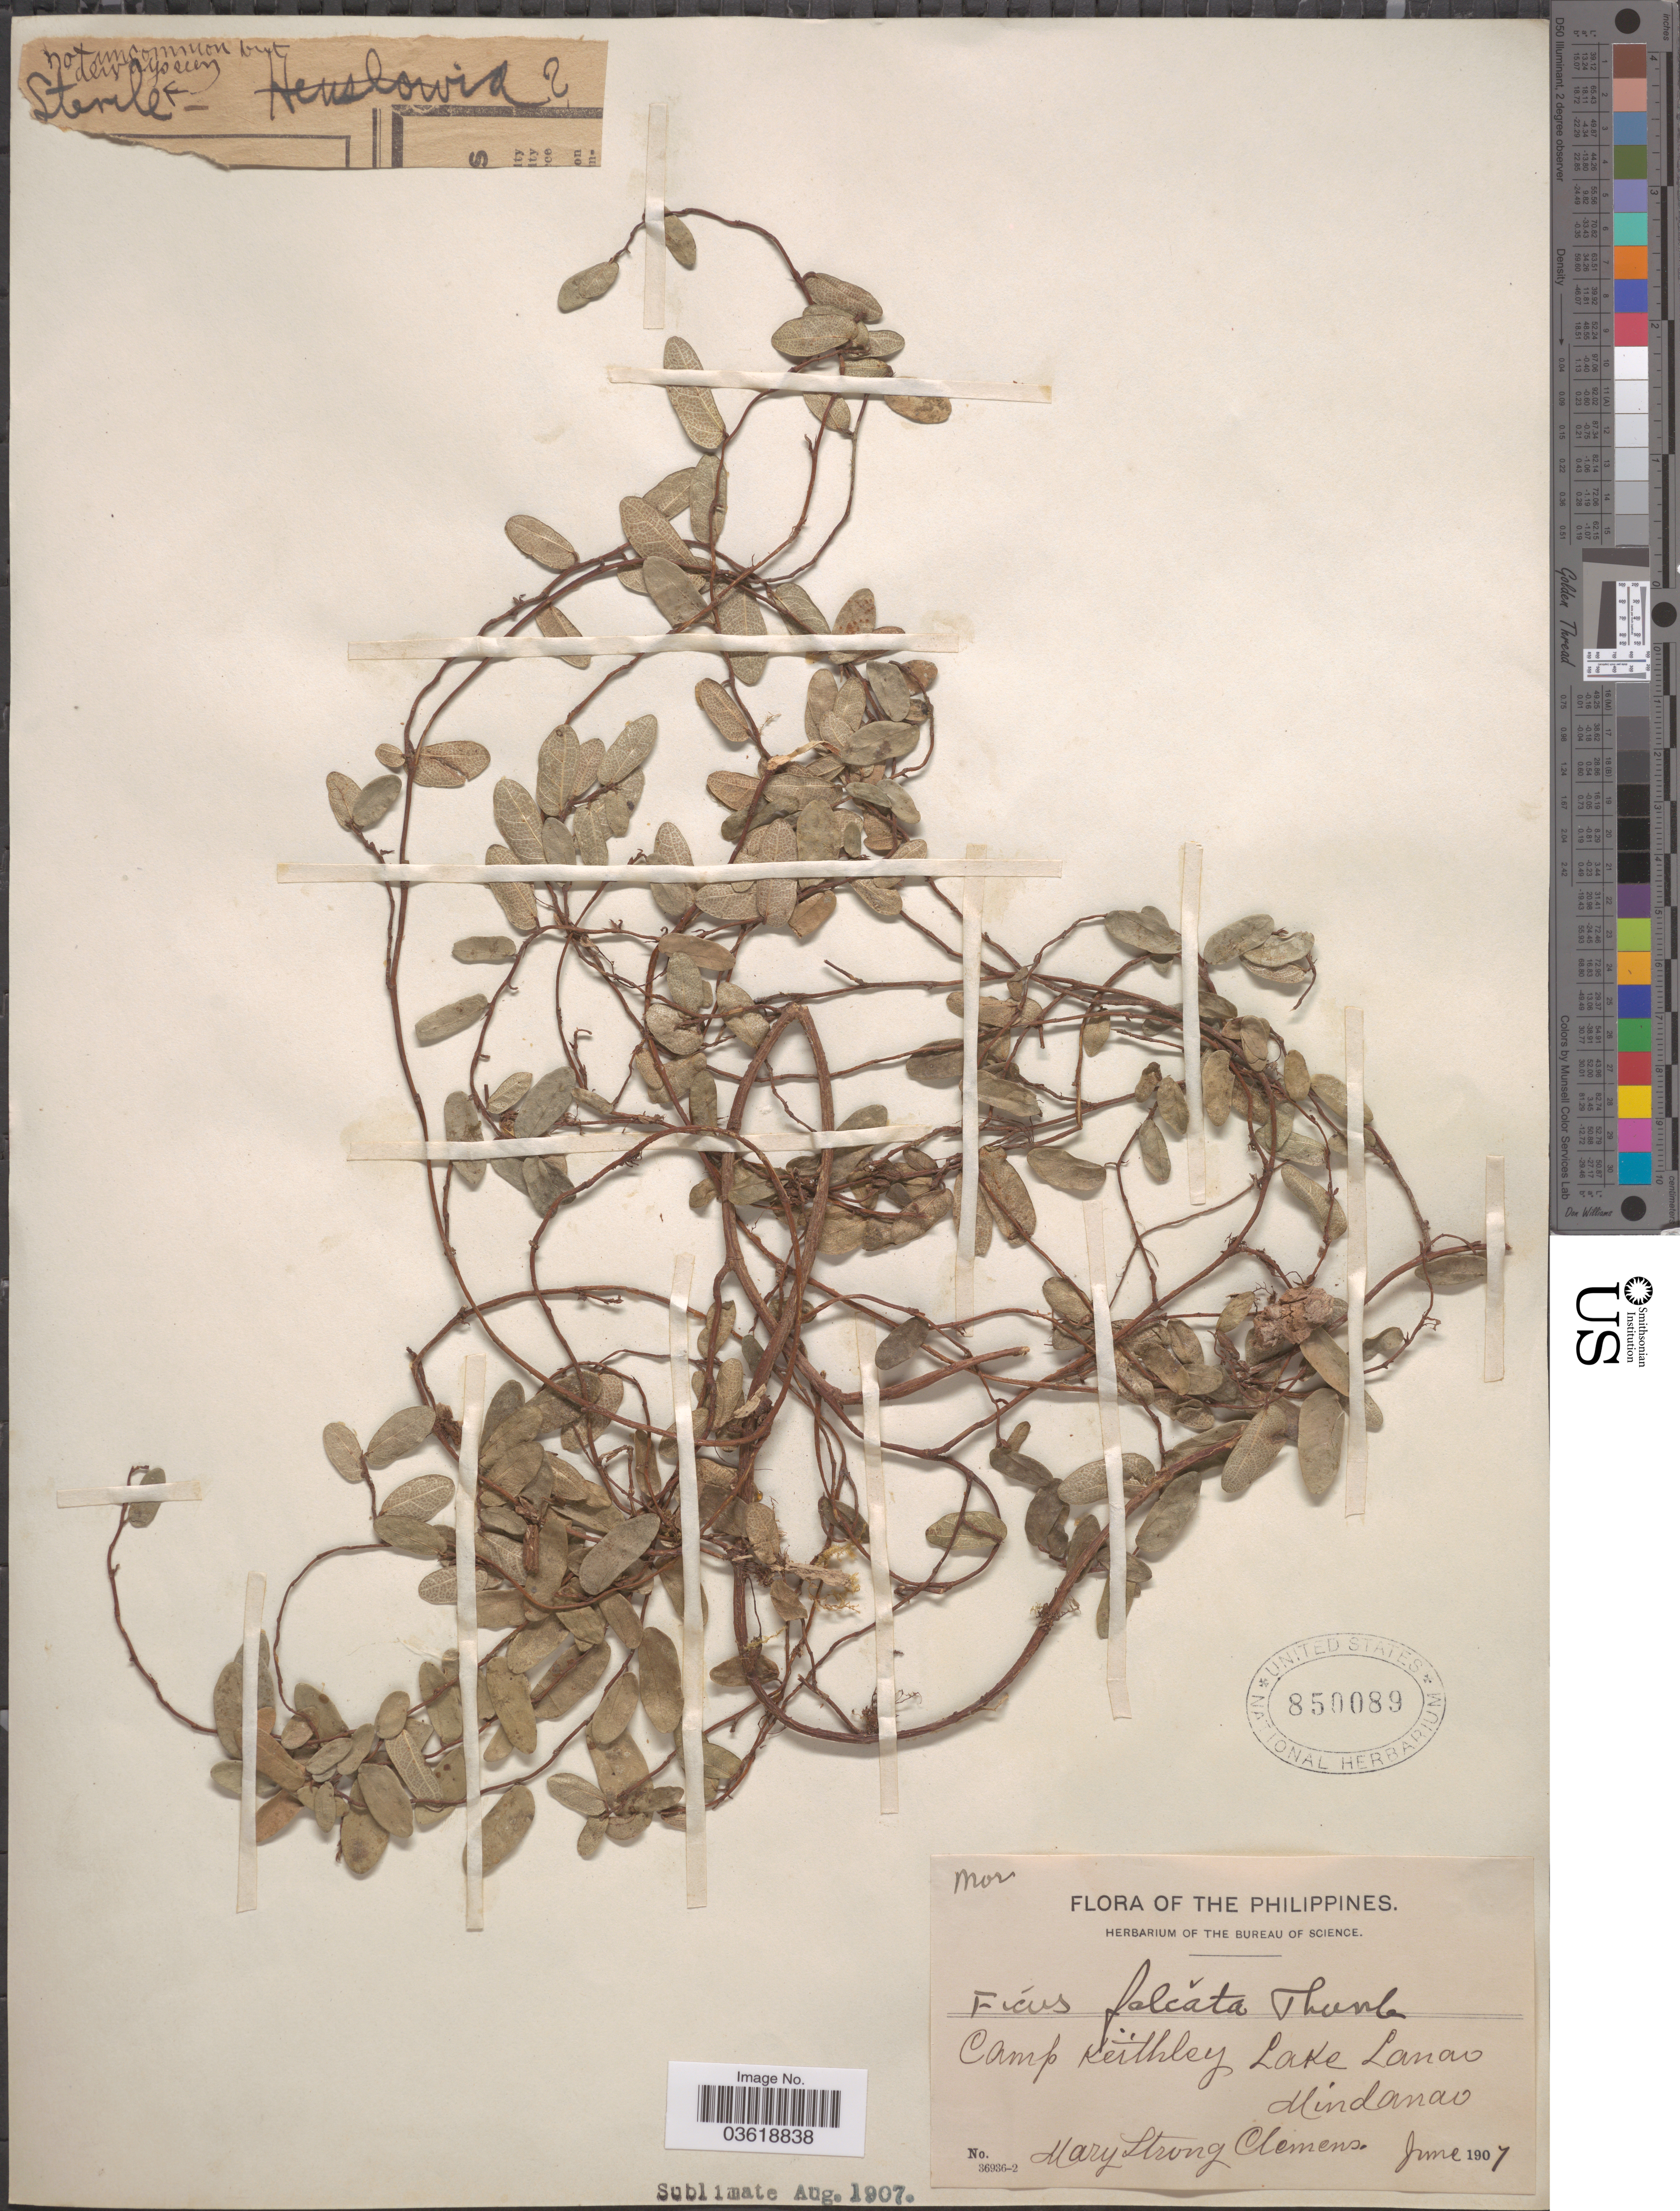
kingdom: Plantae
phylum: Tracheophyta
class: Magnoliopsida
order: Rosales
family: Moraceae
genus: Ficus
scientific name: Ficus falcata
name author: Thunb.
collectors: M. S. Clemens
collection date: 1907-06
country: Philippines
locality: Camp Keithley. Lake Lanao. Mindanao.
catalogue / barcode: US 850089